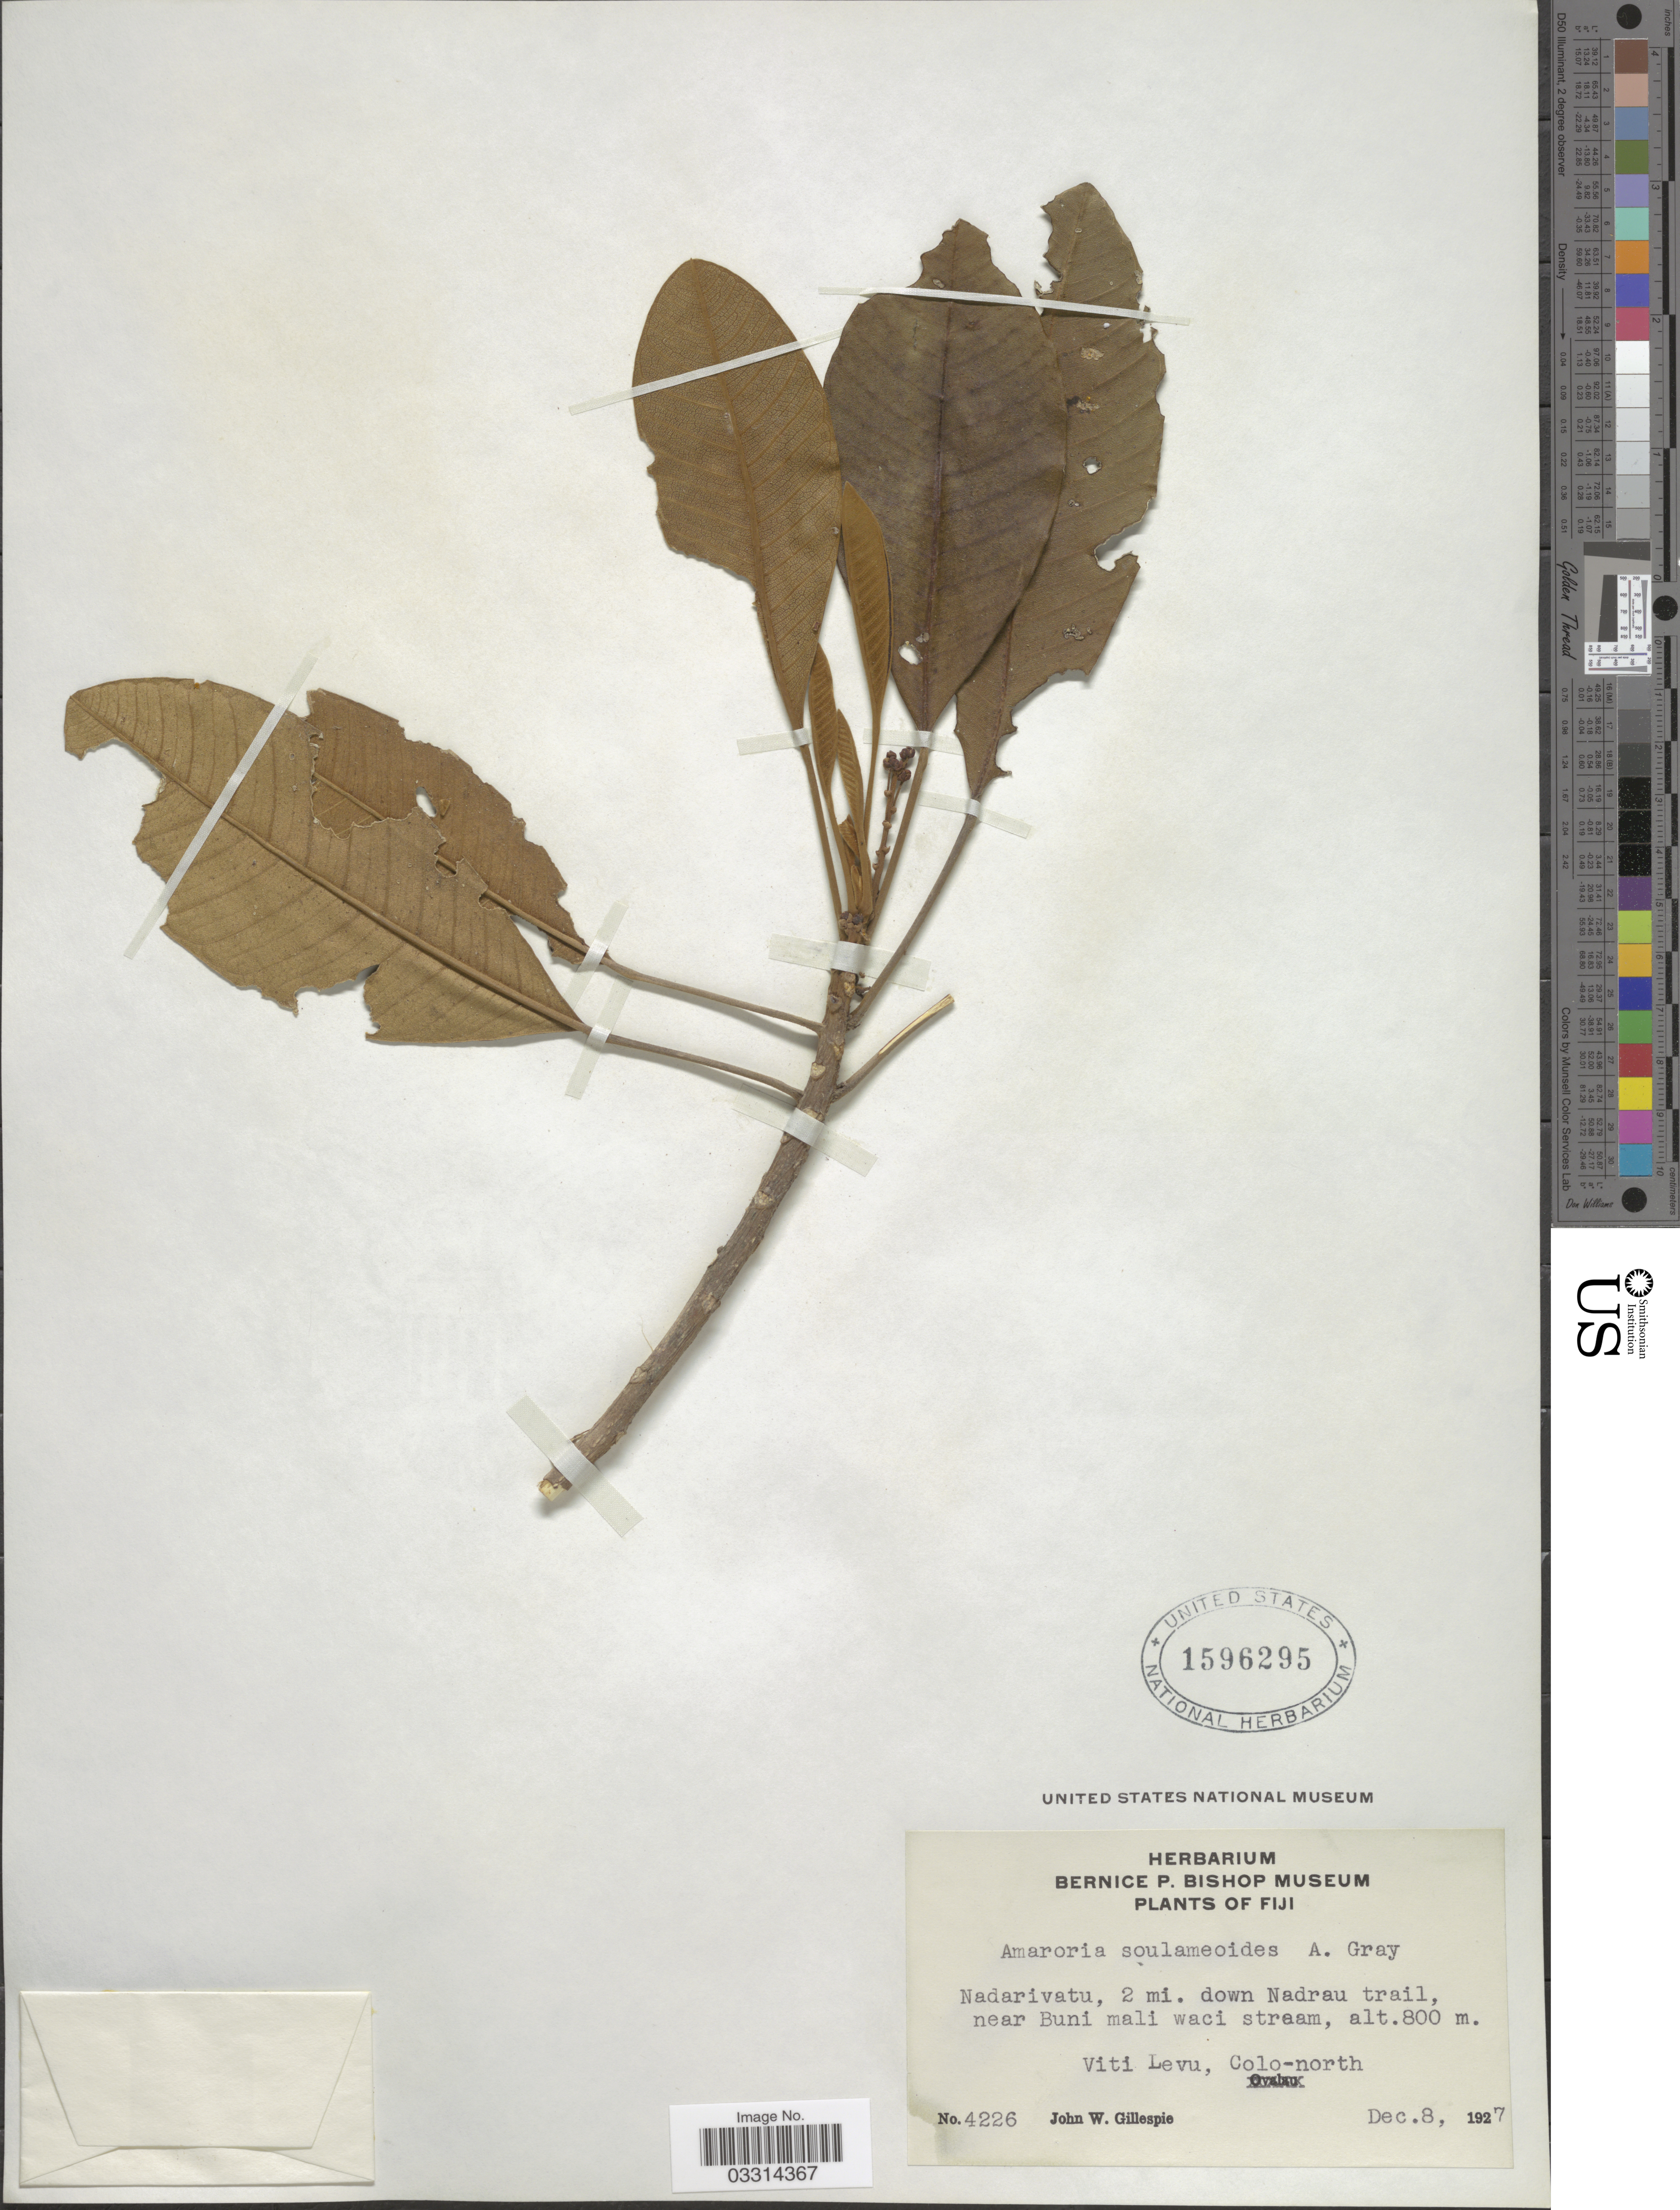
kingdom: Plantae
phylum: Tracheophyta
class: Magnoliopsida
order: Sapindales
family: Simaroubaceae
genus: Soulamea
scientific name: Soulamea soulameoides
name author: (A. Gray) Noot.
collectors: J. W. Gillespie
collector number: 4226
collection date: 1927-12-08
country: Fiji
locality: Nadarivatu, 2 mi. down Nadrau trail, near Buni mali waci stream. Viti Levu, Colo-north.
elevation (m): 800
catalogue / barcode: US 1596295